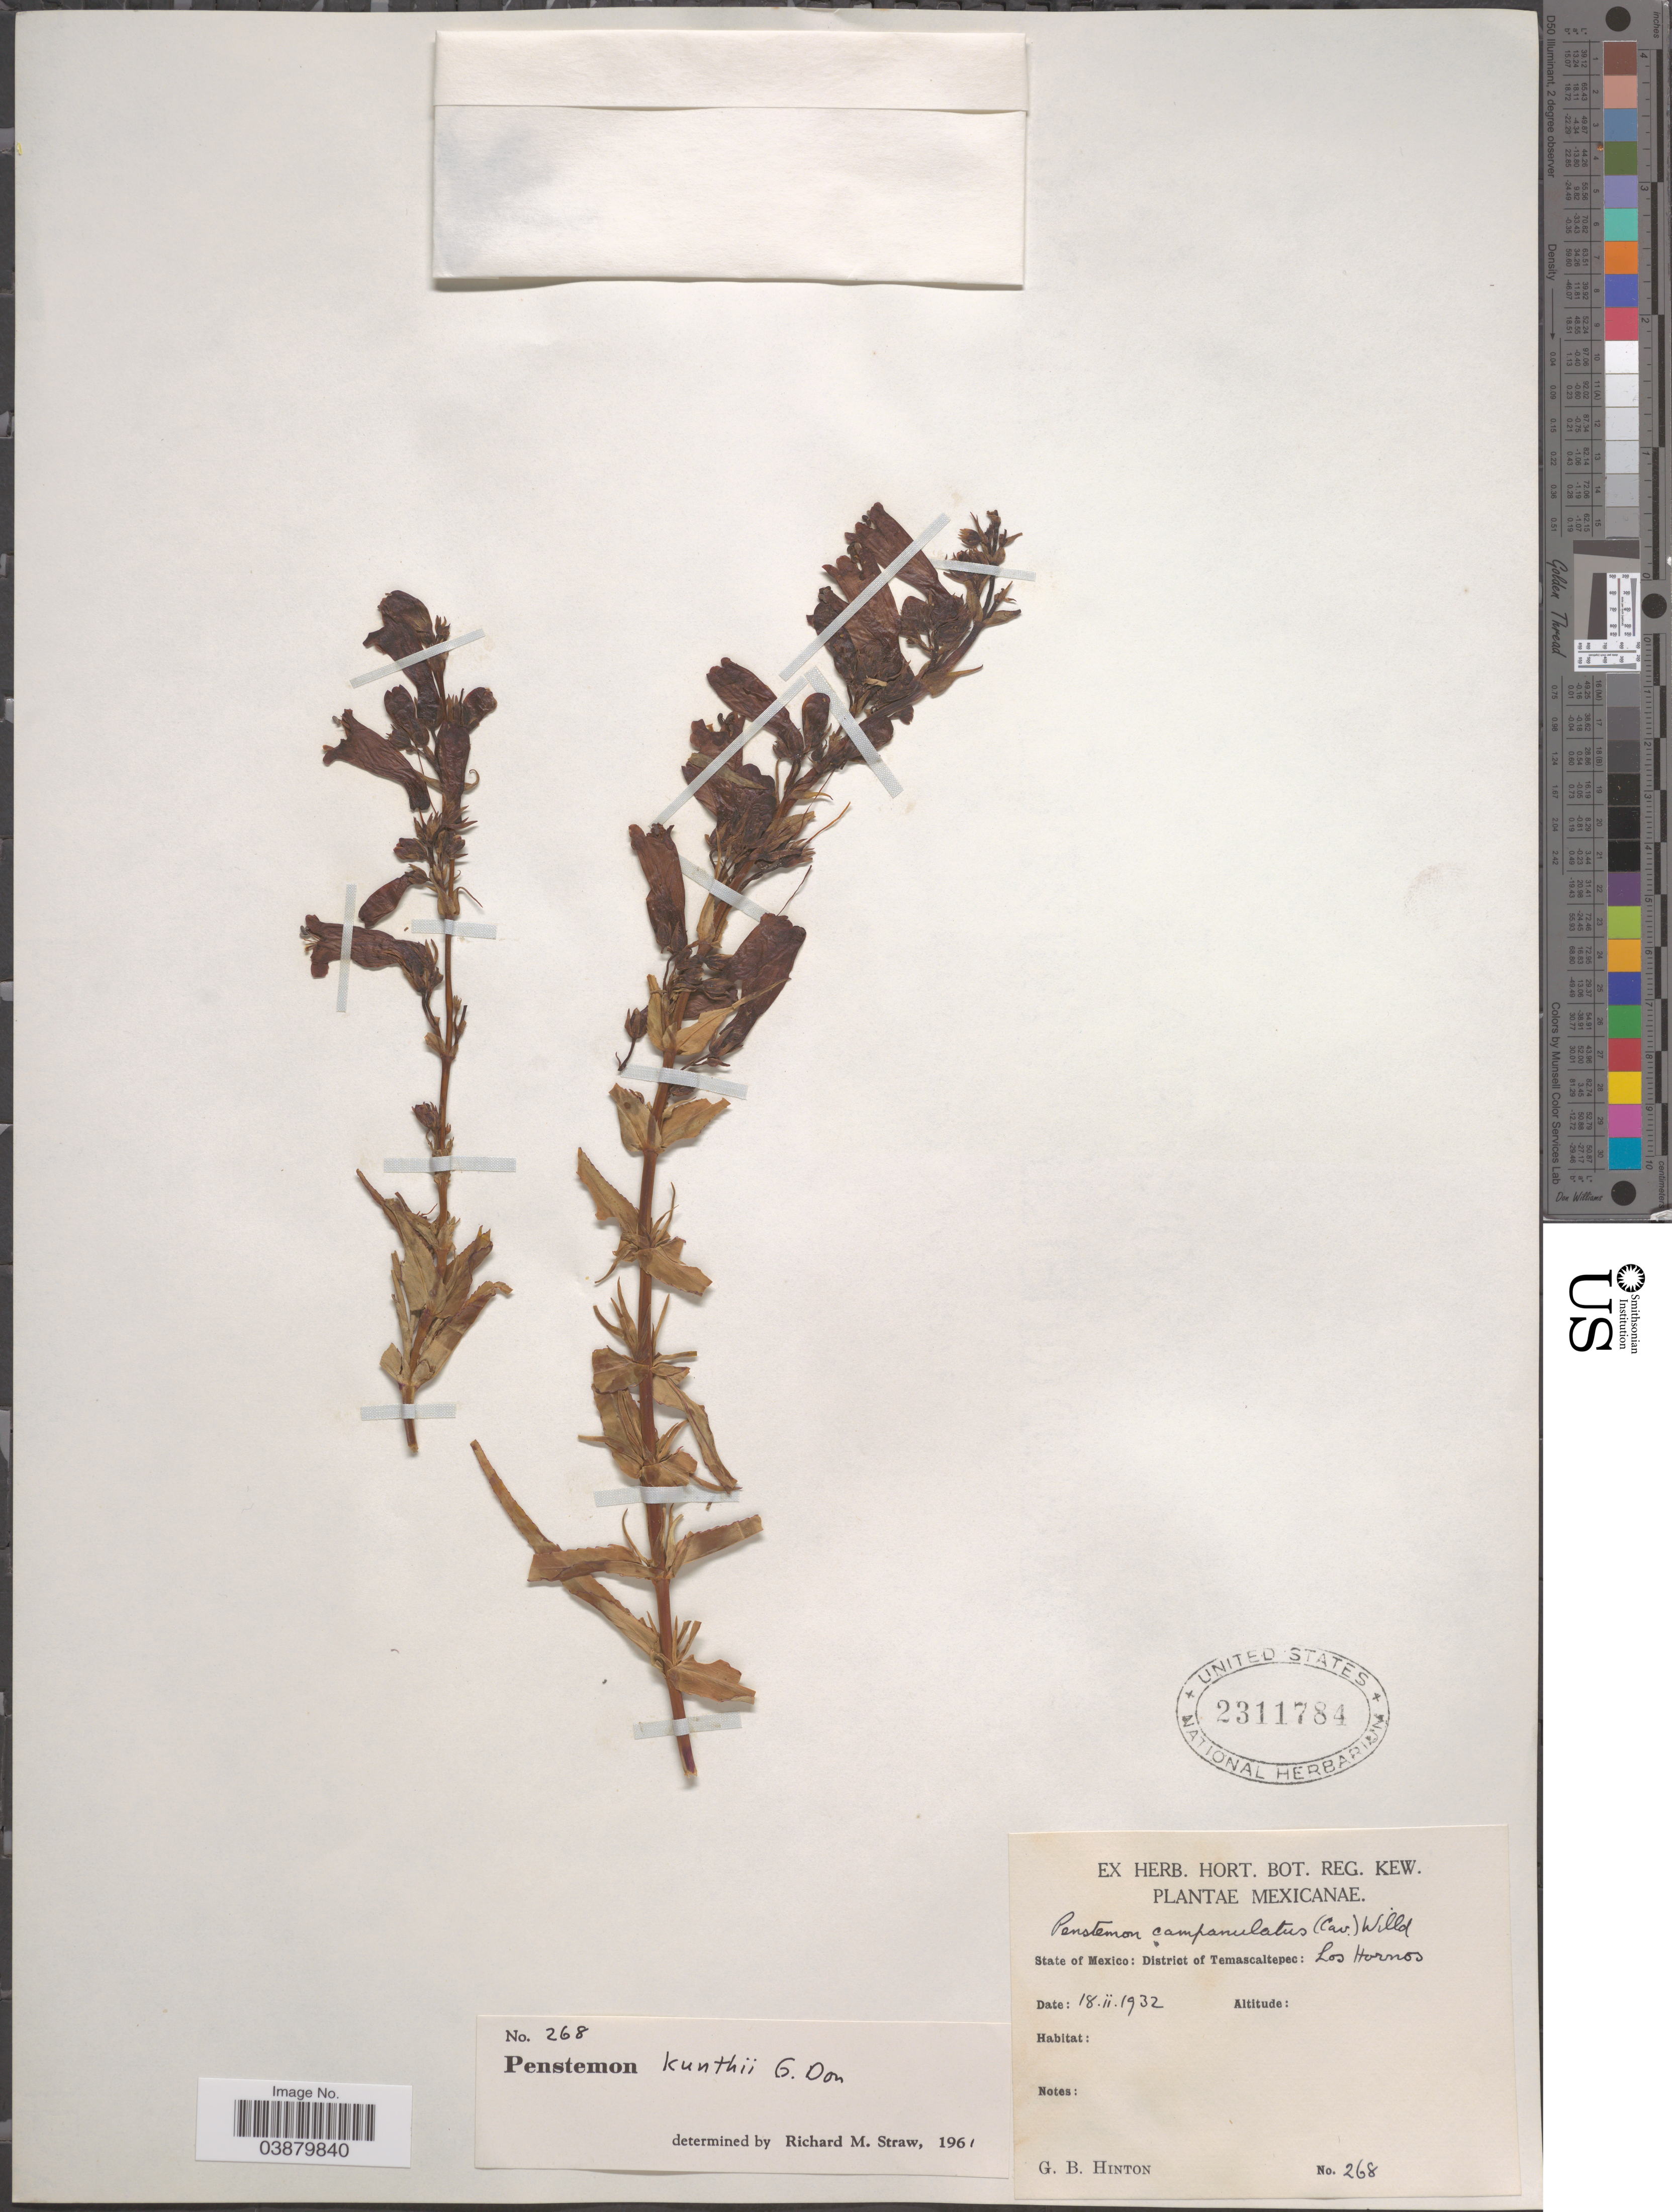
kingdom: Plantae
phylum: Tracheophyta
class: Magnoliopsida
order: Lamiales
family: Plantaginaceae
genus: Penstemon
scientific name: Penstemon kunthii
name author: G. Don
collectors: G. B. Hinton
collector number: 268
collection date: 1932-02-18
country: Mexico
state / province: México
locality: District of Temascaltepec: Los Hornos.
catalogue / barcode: US 2311784